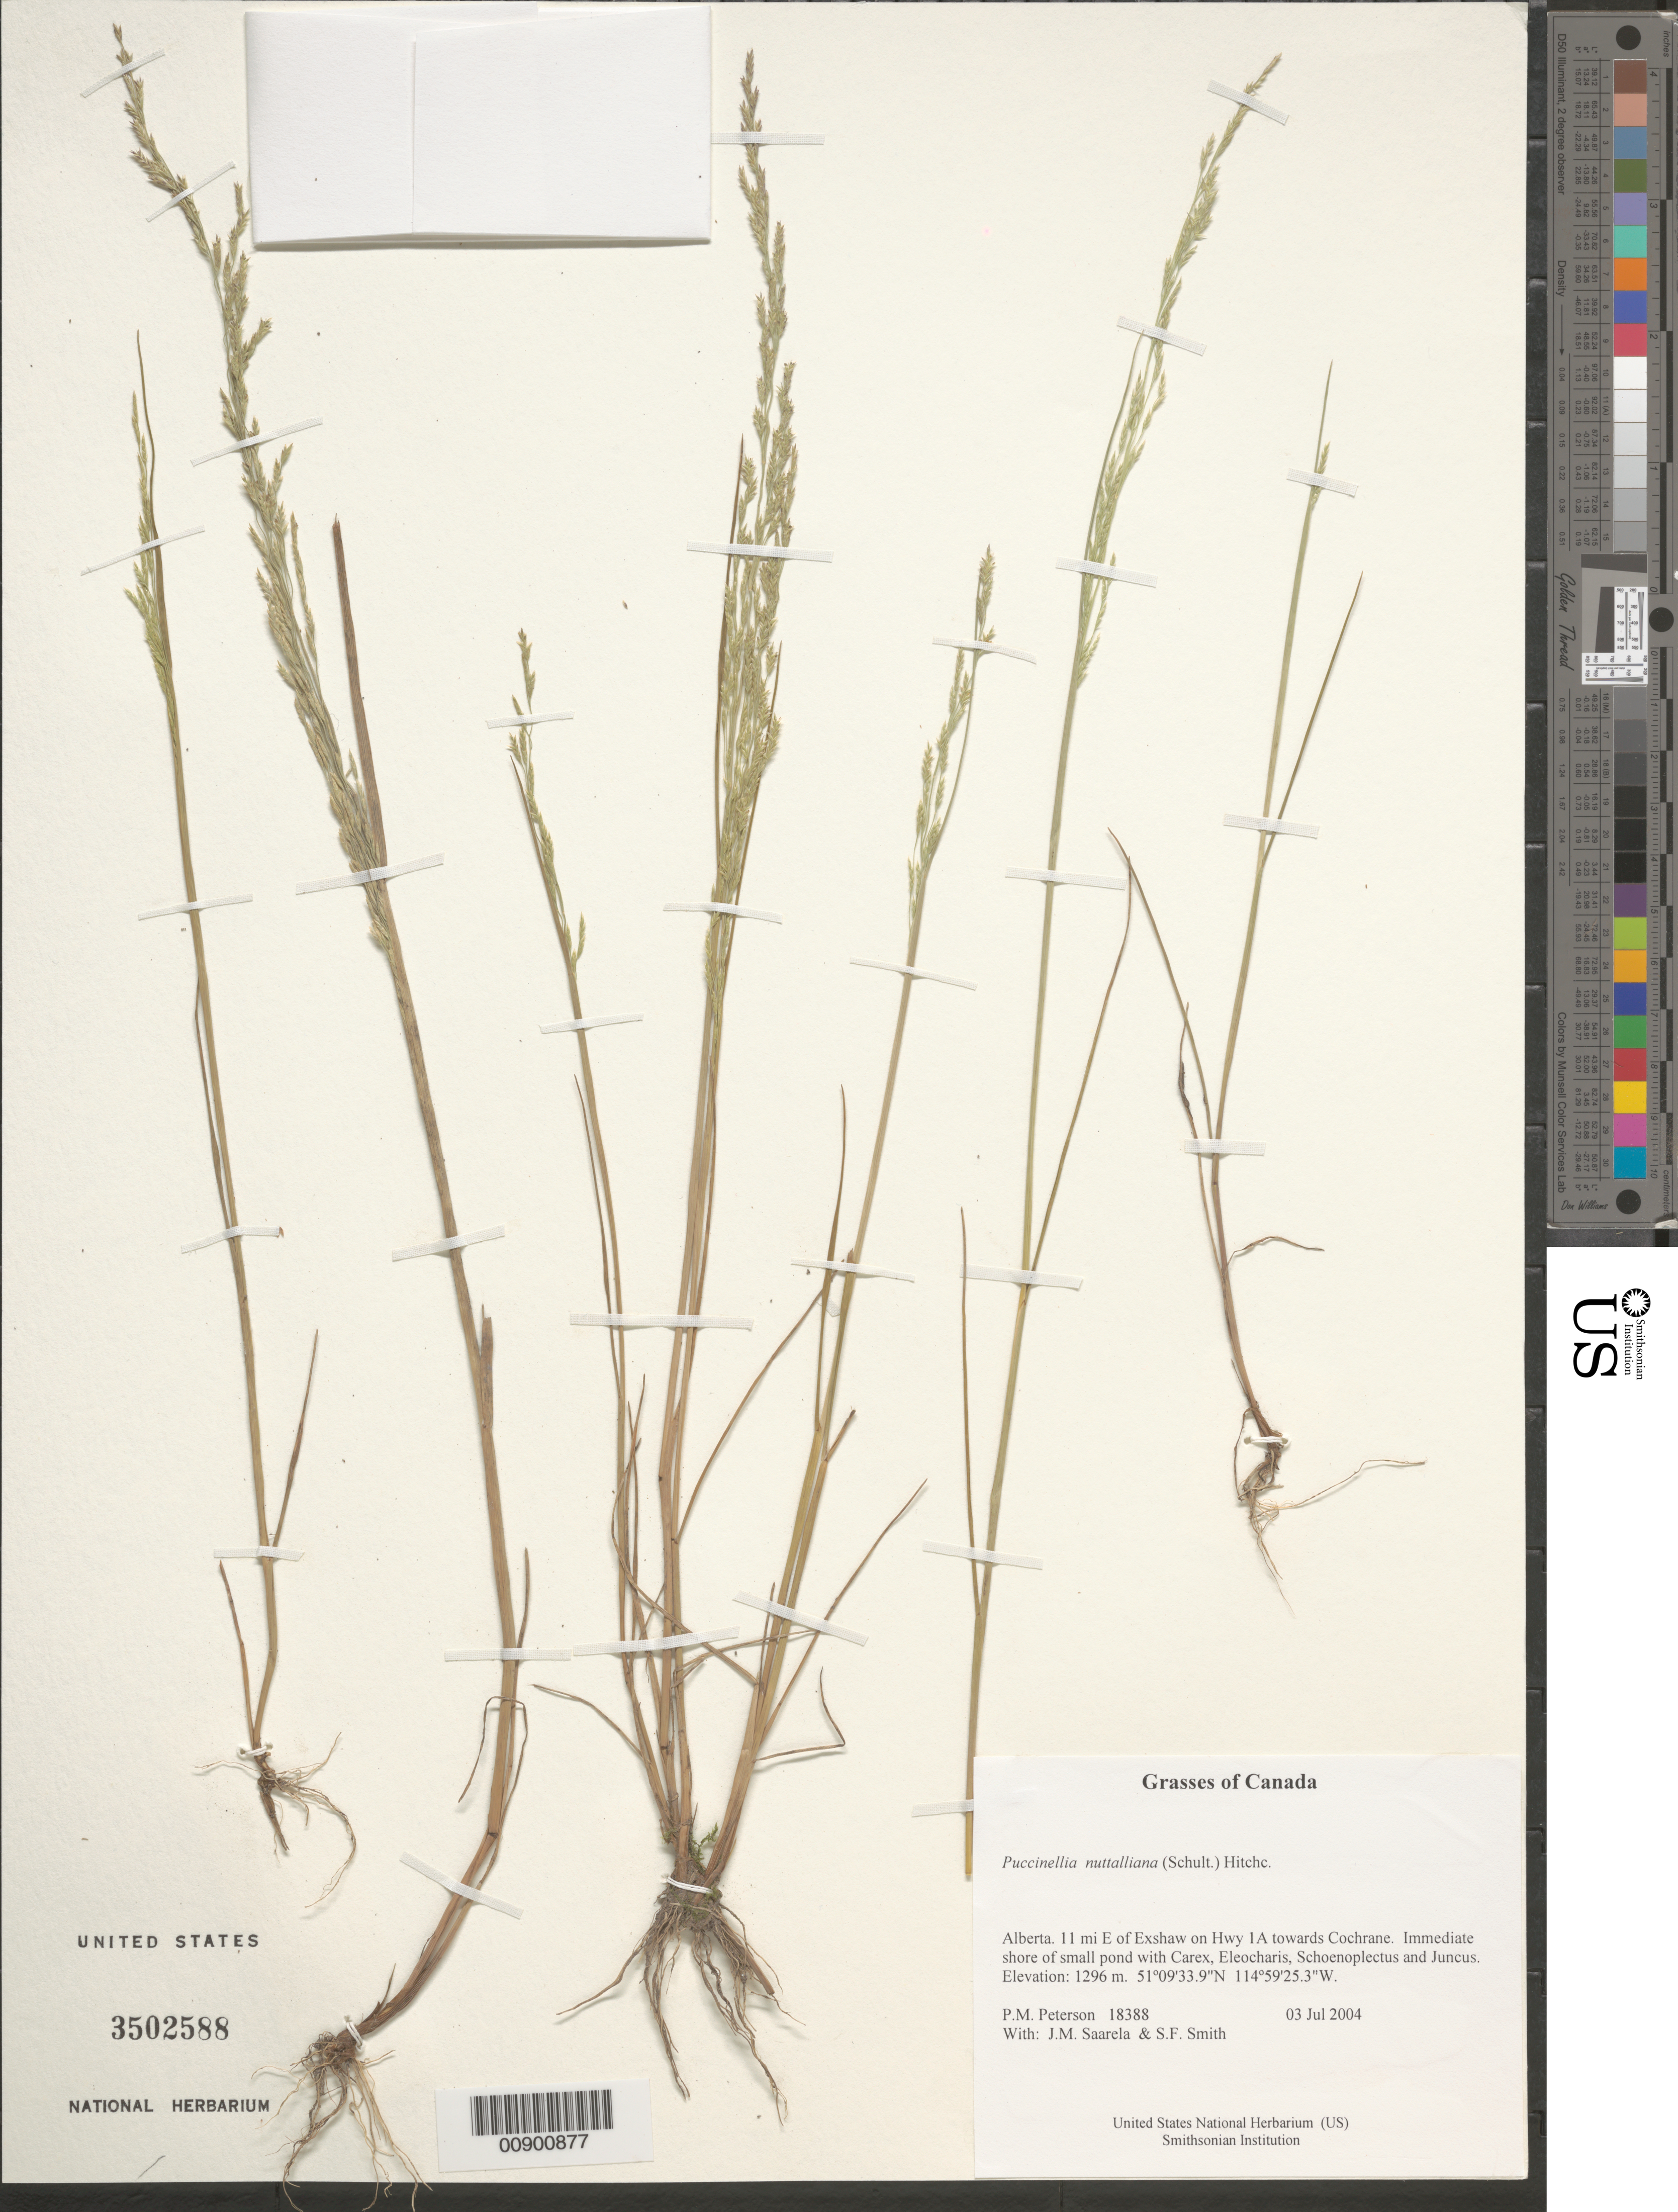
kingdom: Plantae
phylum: Tracheophyta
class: Liliopsida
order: Poales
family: Poaceae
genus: Puccinellia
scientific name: Puccinellia nuttalliana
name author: (Schult.) Hitchc.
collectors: P. M. Peterson, J. Saarela & S.F. Smith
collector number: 18388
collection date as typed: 03 Jul 2004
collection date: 2004-07-03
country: Canada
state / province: Alberta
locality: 11 mi E of Exshaw on Hwy 1A towards Cochrane. Immediate shore of small pond with Carex, Eleocharis, Schoenoplectus and Juncus.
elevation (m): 1296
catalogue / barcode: US 3502588